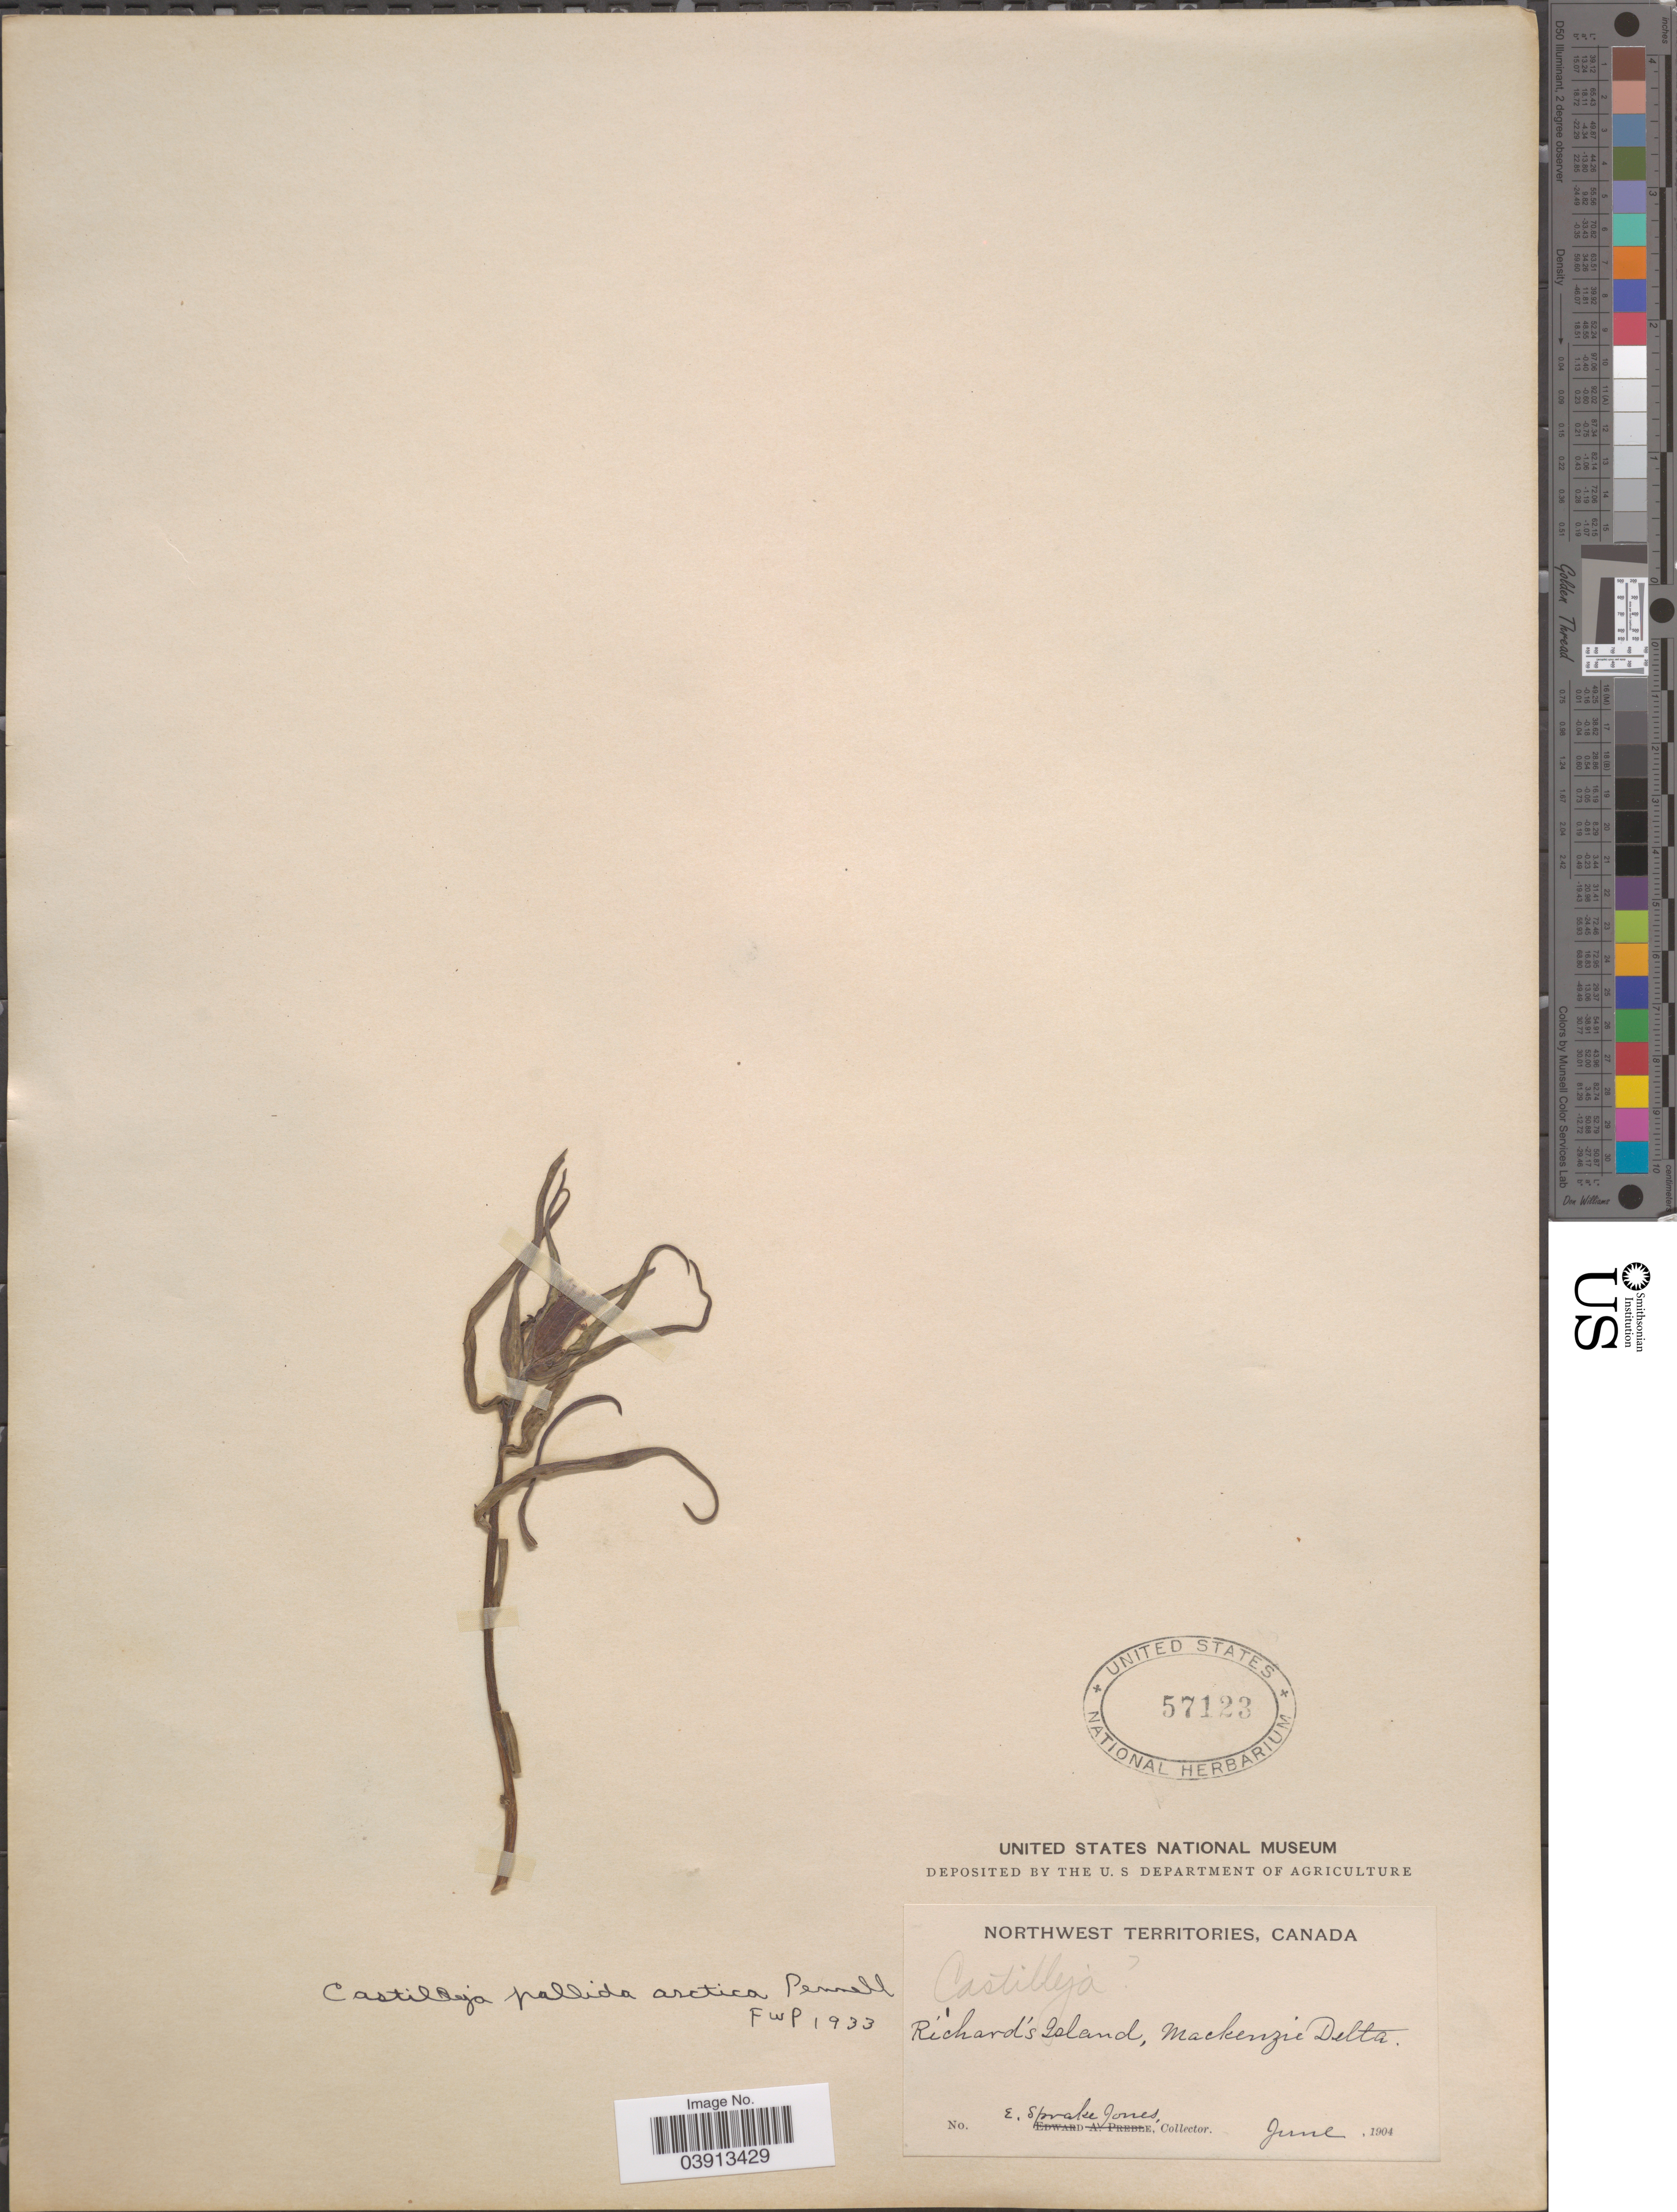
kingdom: Plantae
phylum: Tracheophyta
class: Magnoliopsida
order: Lamiales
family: Orobanchaceae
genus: Castilleja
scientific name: Castilleja pallida var. elegans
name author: (Malte) Pennell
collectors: E. Jones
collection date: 1904-06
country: Canada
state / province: Northwest Territories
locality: Richard's Island, Mackenzie Delta.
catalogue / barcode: US 57123